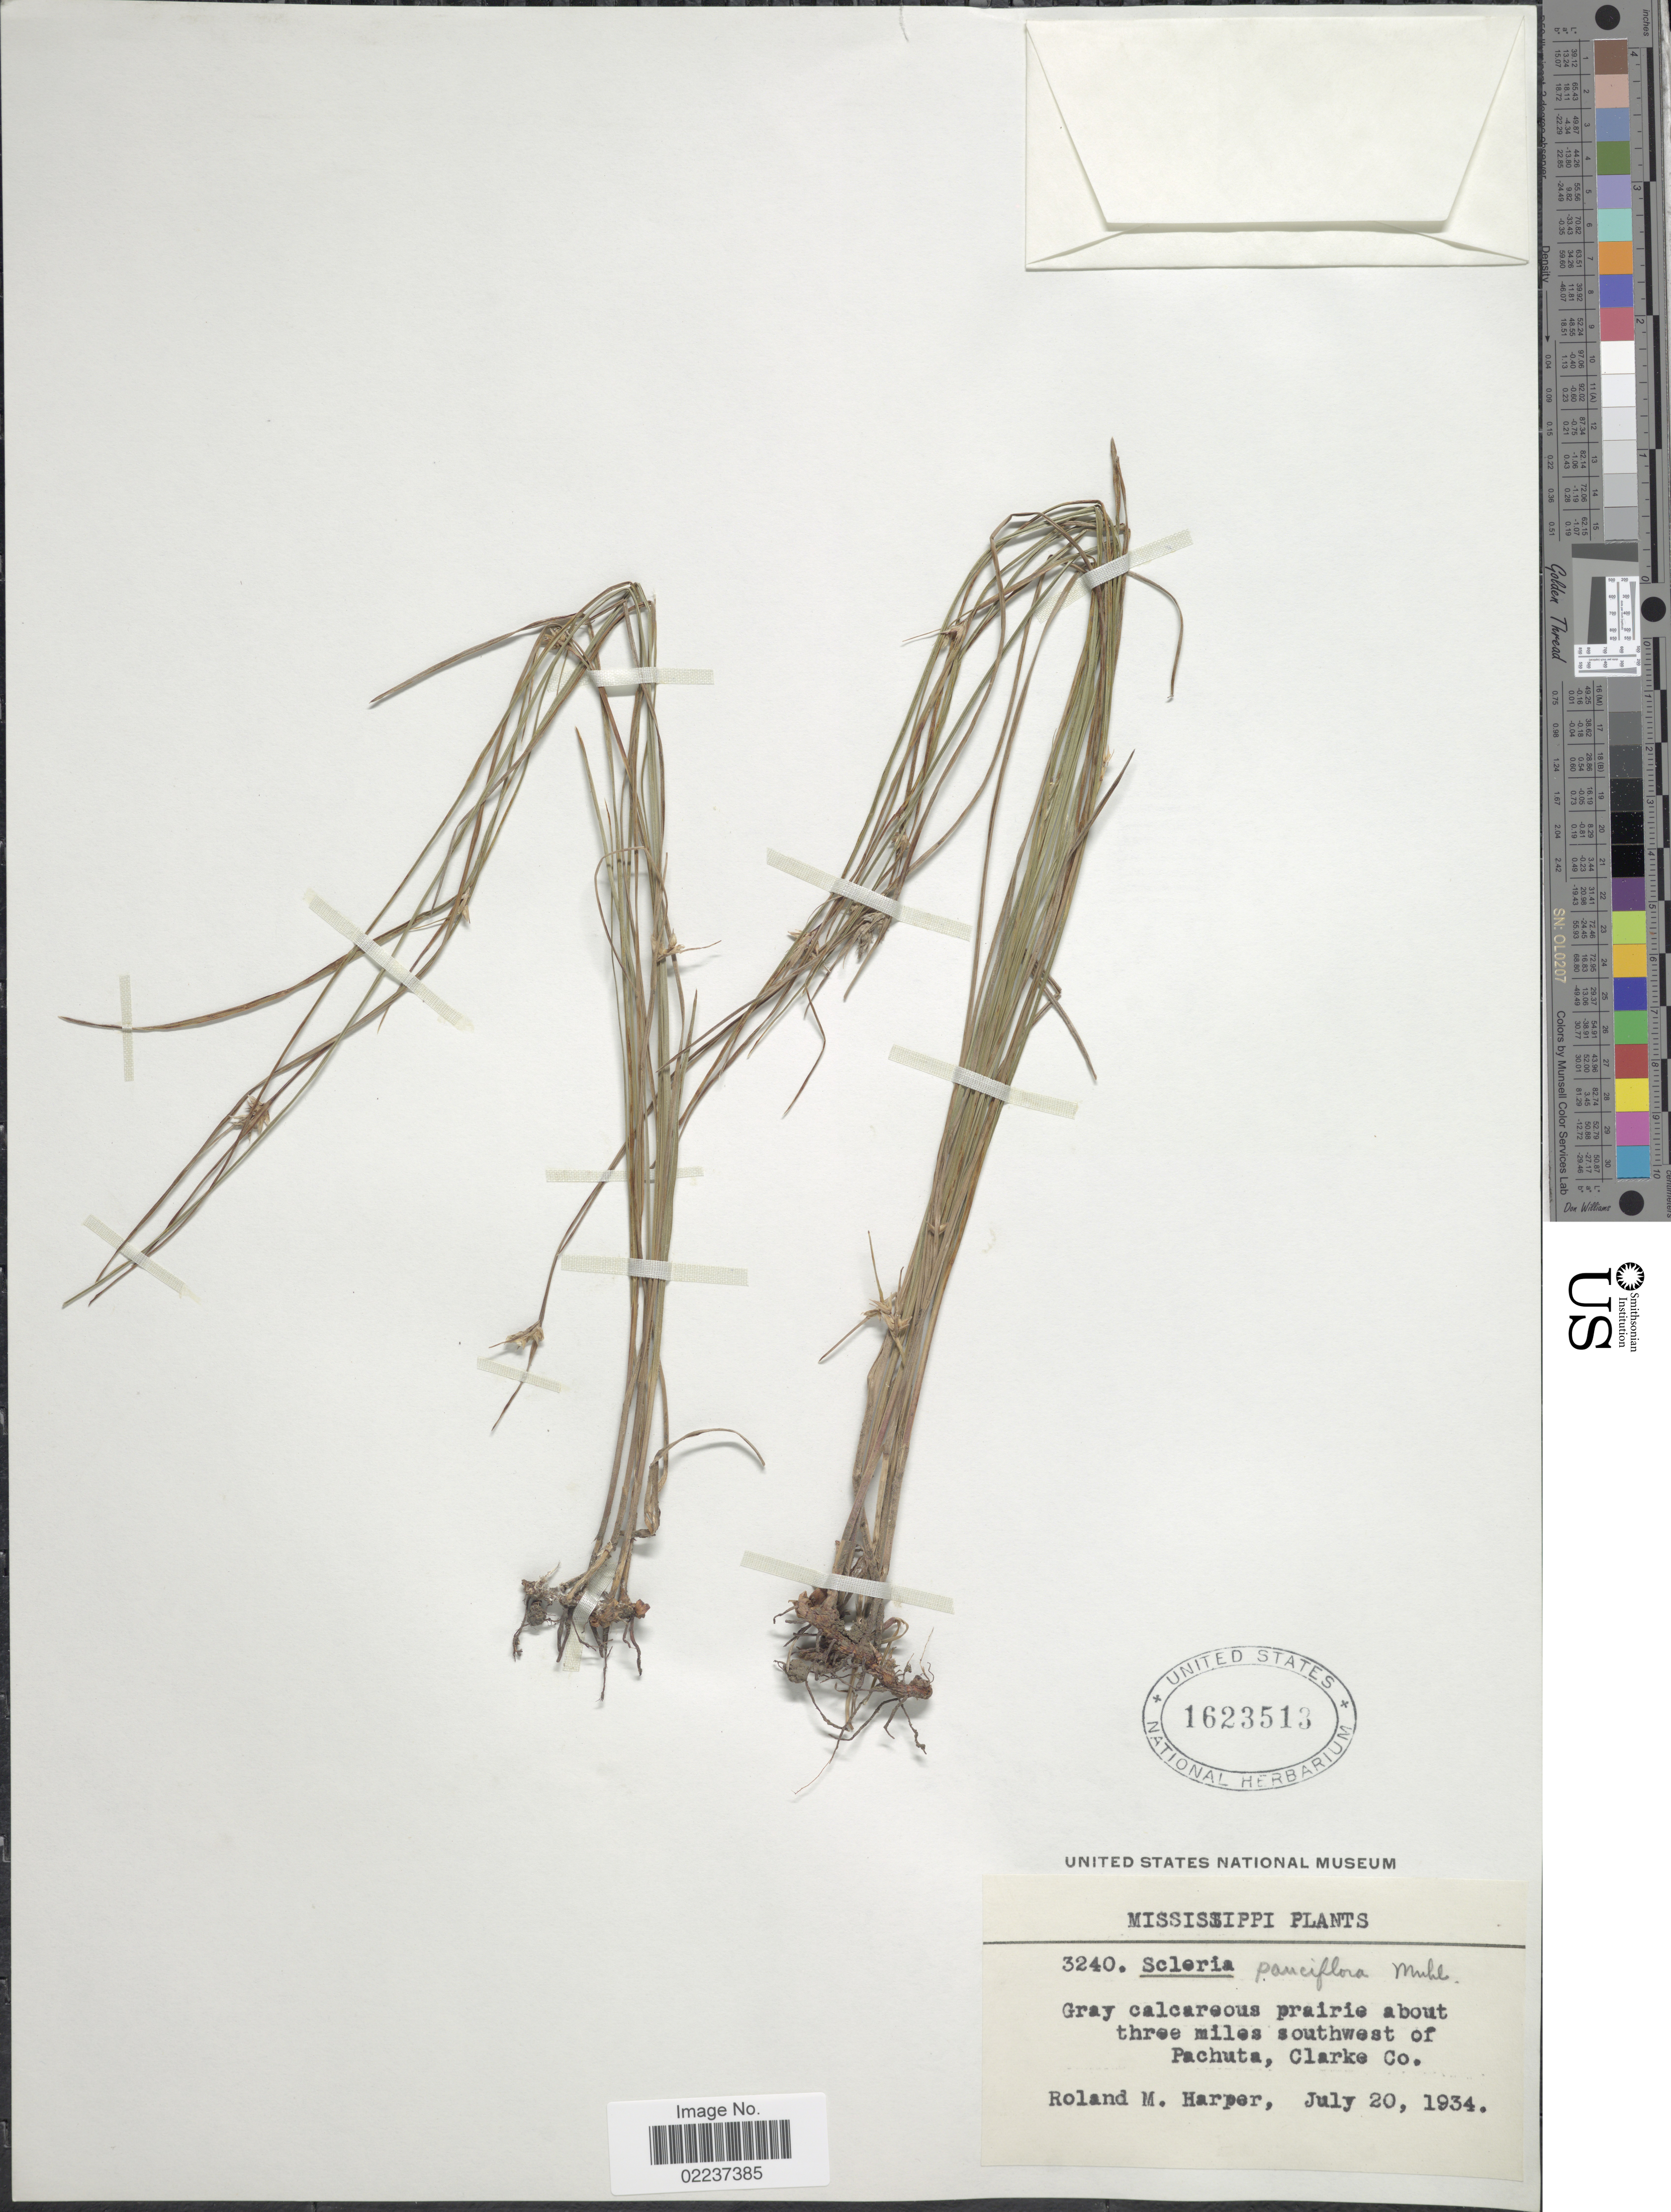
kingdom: Plantae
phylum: Tracheophyta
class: Liliopsida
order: Poales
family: Cyperaceae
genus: Scleria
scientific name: Scleria pauciflora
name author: Muhl. ex Willd.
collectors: R. M. Harper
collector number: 3240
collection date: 1934-07-20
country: United States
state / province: Mississippi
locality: About three miles southwest of Pachuta, Clarke Co.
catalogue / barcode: US 1623513